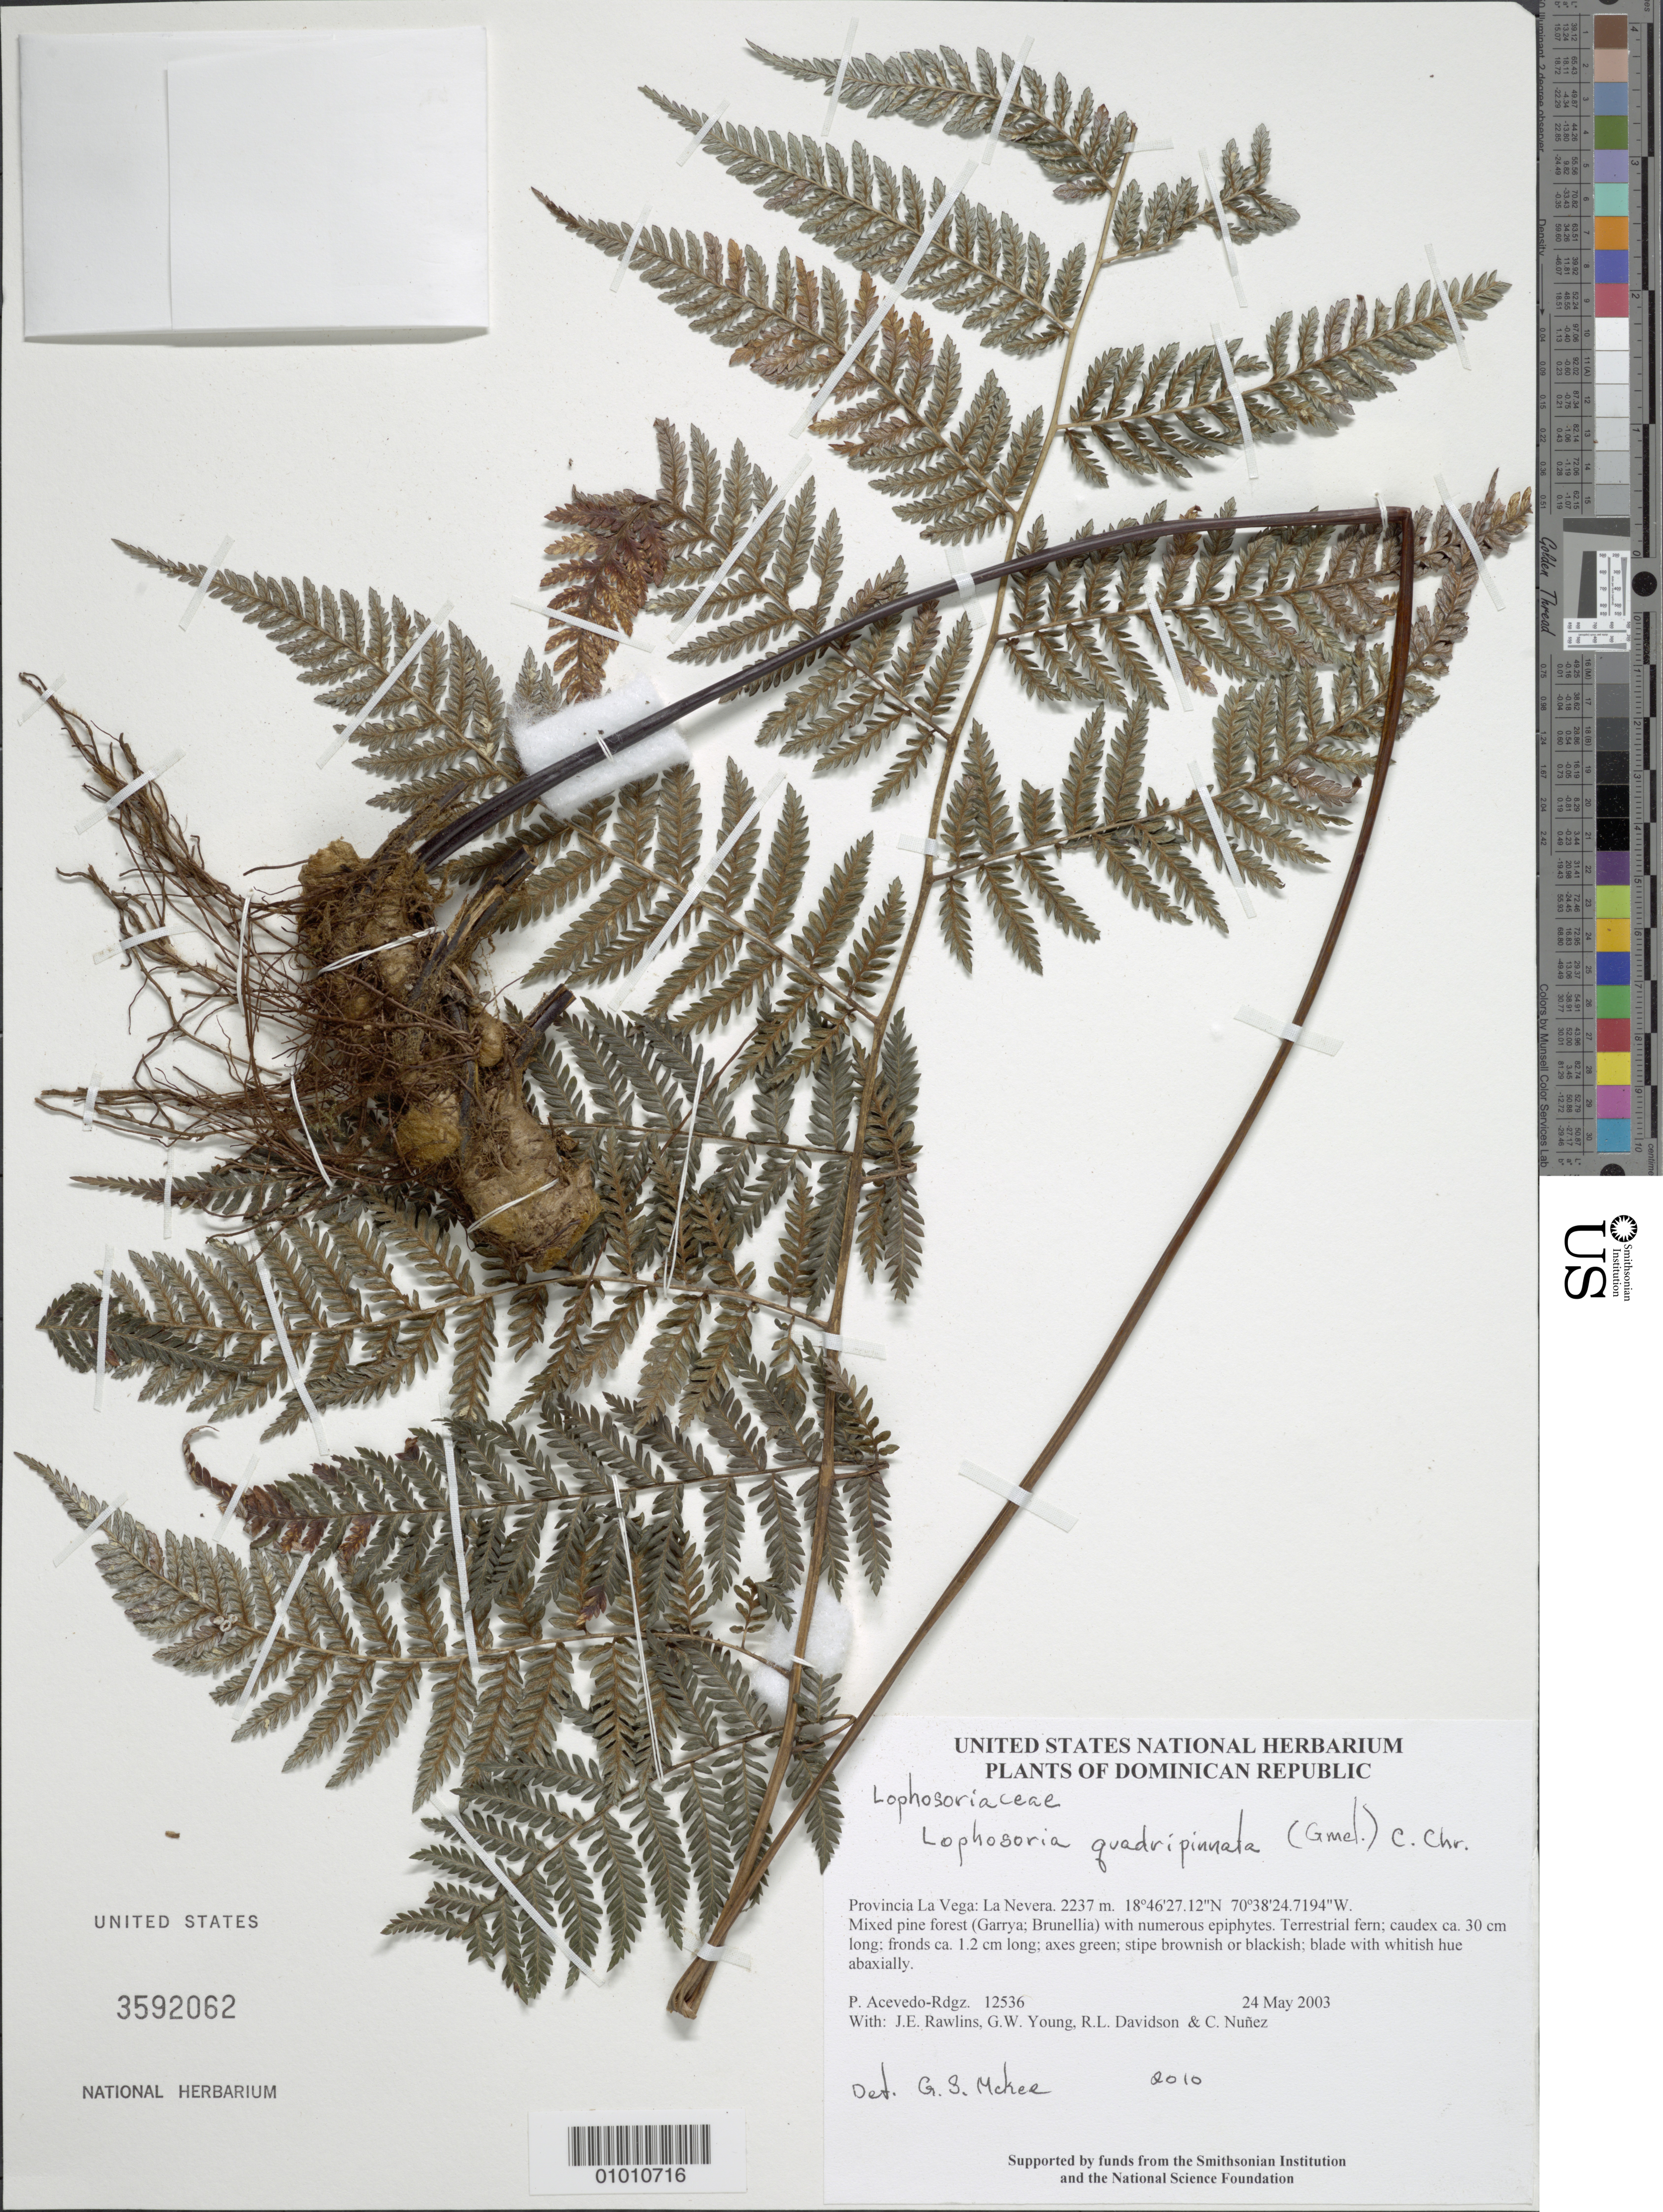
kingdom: Plantae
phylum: Tracheophyta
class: Polypodiopsida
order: Cyatheales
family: Dicksoniaceae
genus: Lophosoria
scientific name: Lophosoria quadripinnata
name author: (J.F. Gmel.) C. Chr.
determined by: McKee, G. S., (US), NMNH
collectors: P. Acevedo-Rodr., J. Rawlins, G. Young, R. Davidson & C. Nunez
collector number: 12536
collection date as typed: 24 May 2003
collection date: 2003-05-24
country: Dominican Republic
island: Hispaniola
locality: Provincia La Vega: La Nevera.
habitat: Mixed pine forest (Garrya; Brunellia) with numerous epiphytes.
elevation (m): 2237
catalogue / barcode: US 3592062